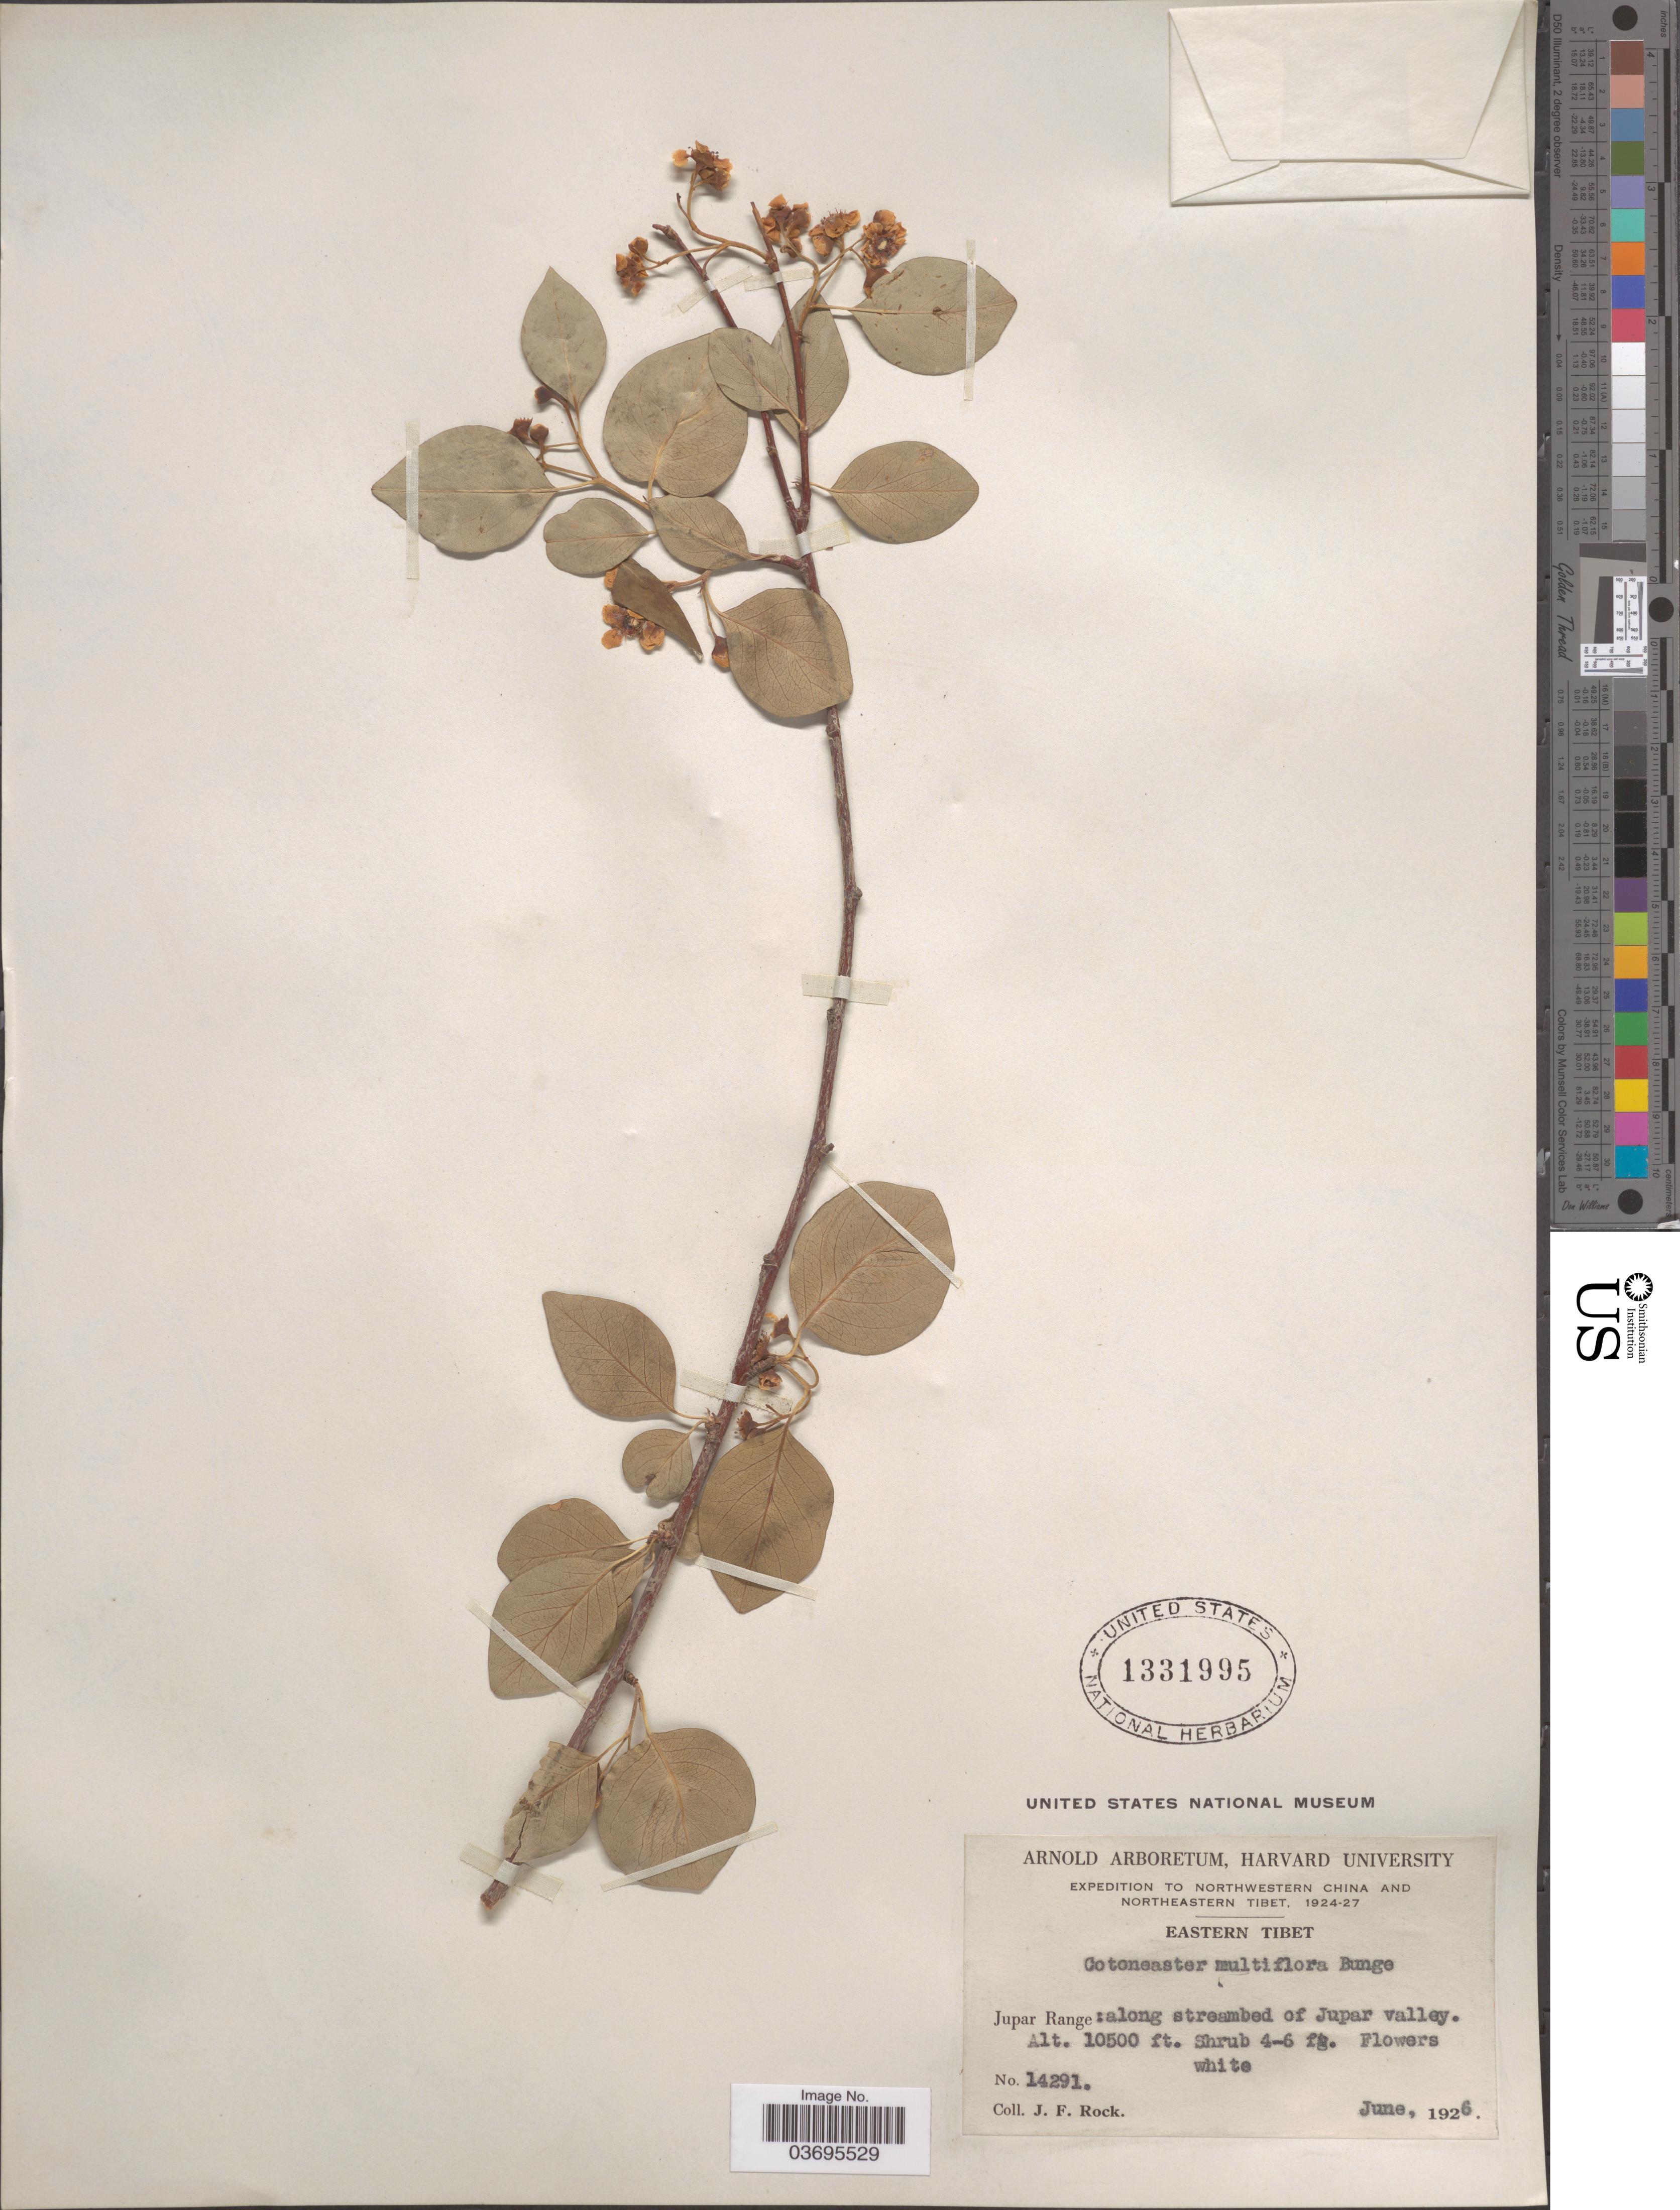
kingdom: Plantae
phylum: Tracheophyta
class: Magnoliopsida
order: Rosales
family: Rosaceae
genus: Cotoneaster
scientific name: Cotoneaster multiflora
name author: Bunge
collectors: J. Rock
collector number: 14291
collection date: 1926-06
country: China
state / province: Xizang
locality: Eastern Tibet. Jupar Range: along streambed of Jupar valley.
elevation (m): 3200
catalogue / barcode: US 1331995